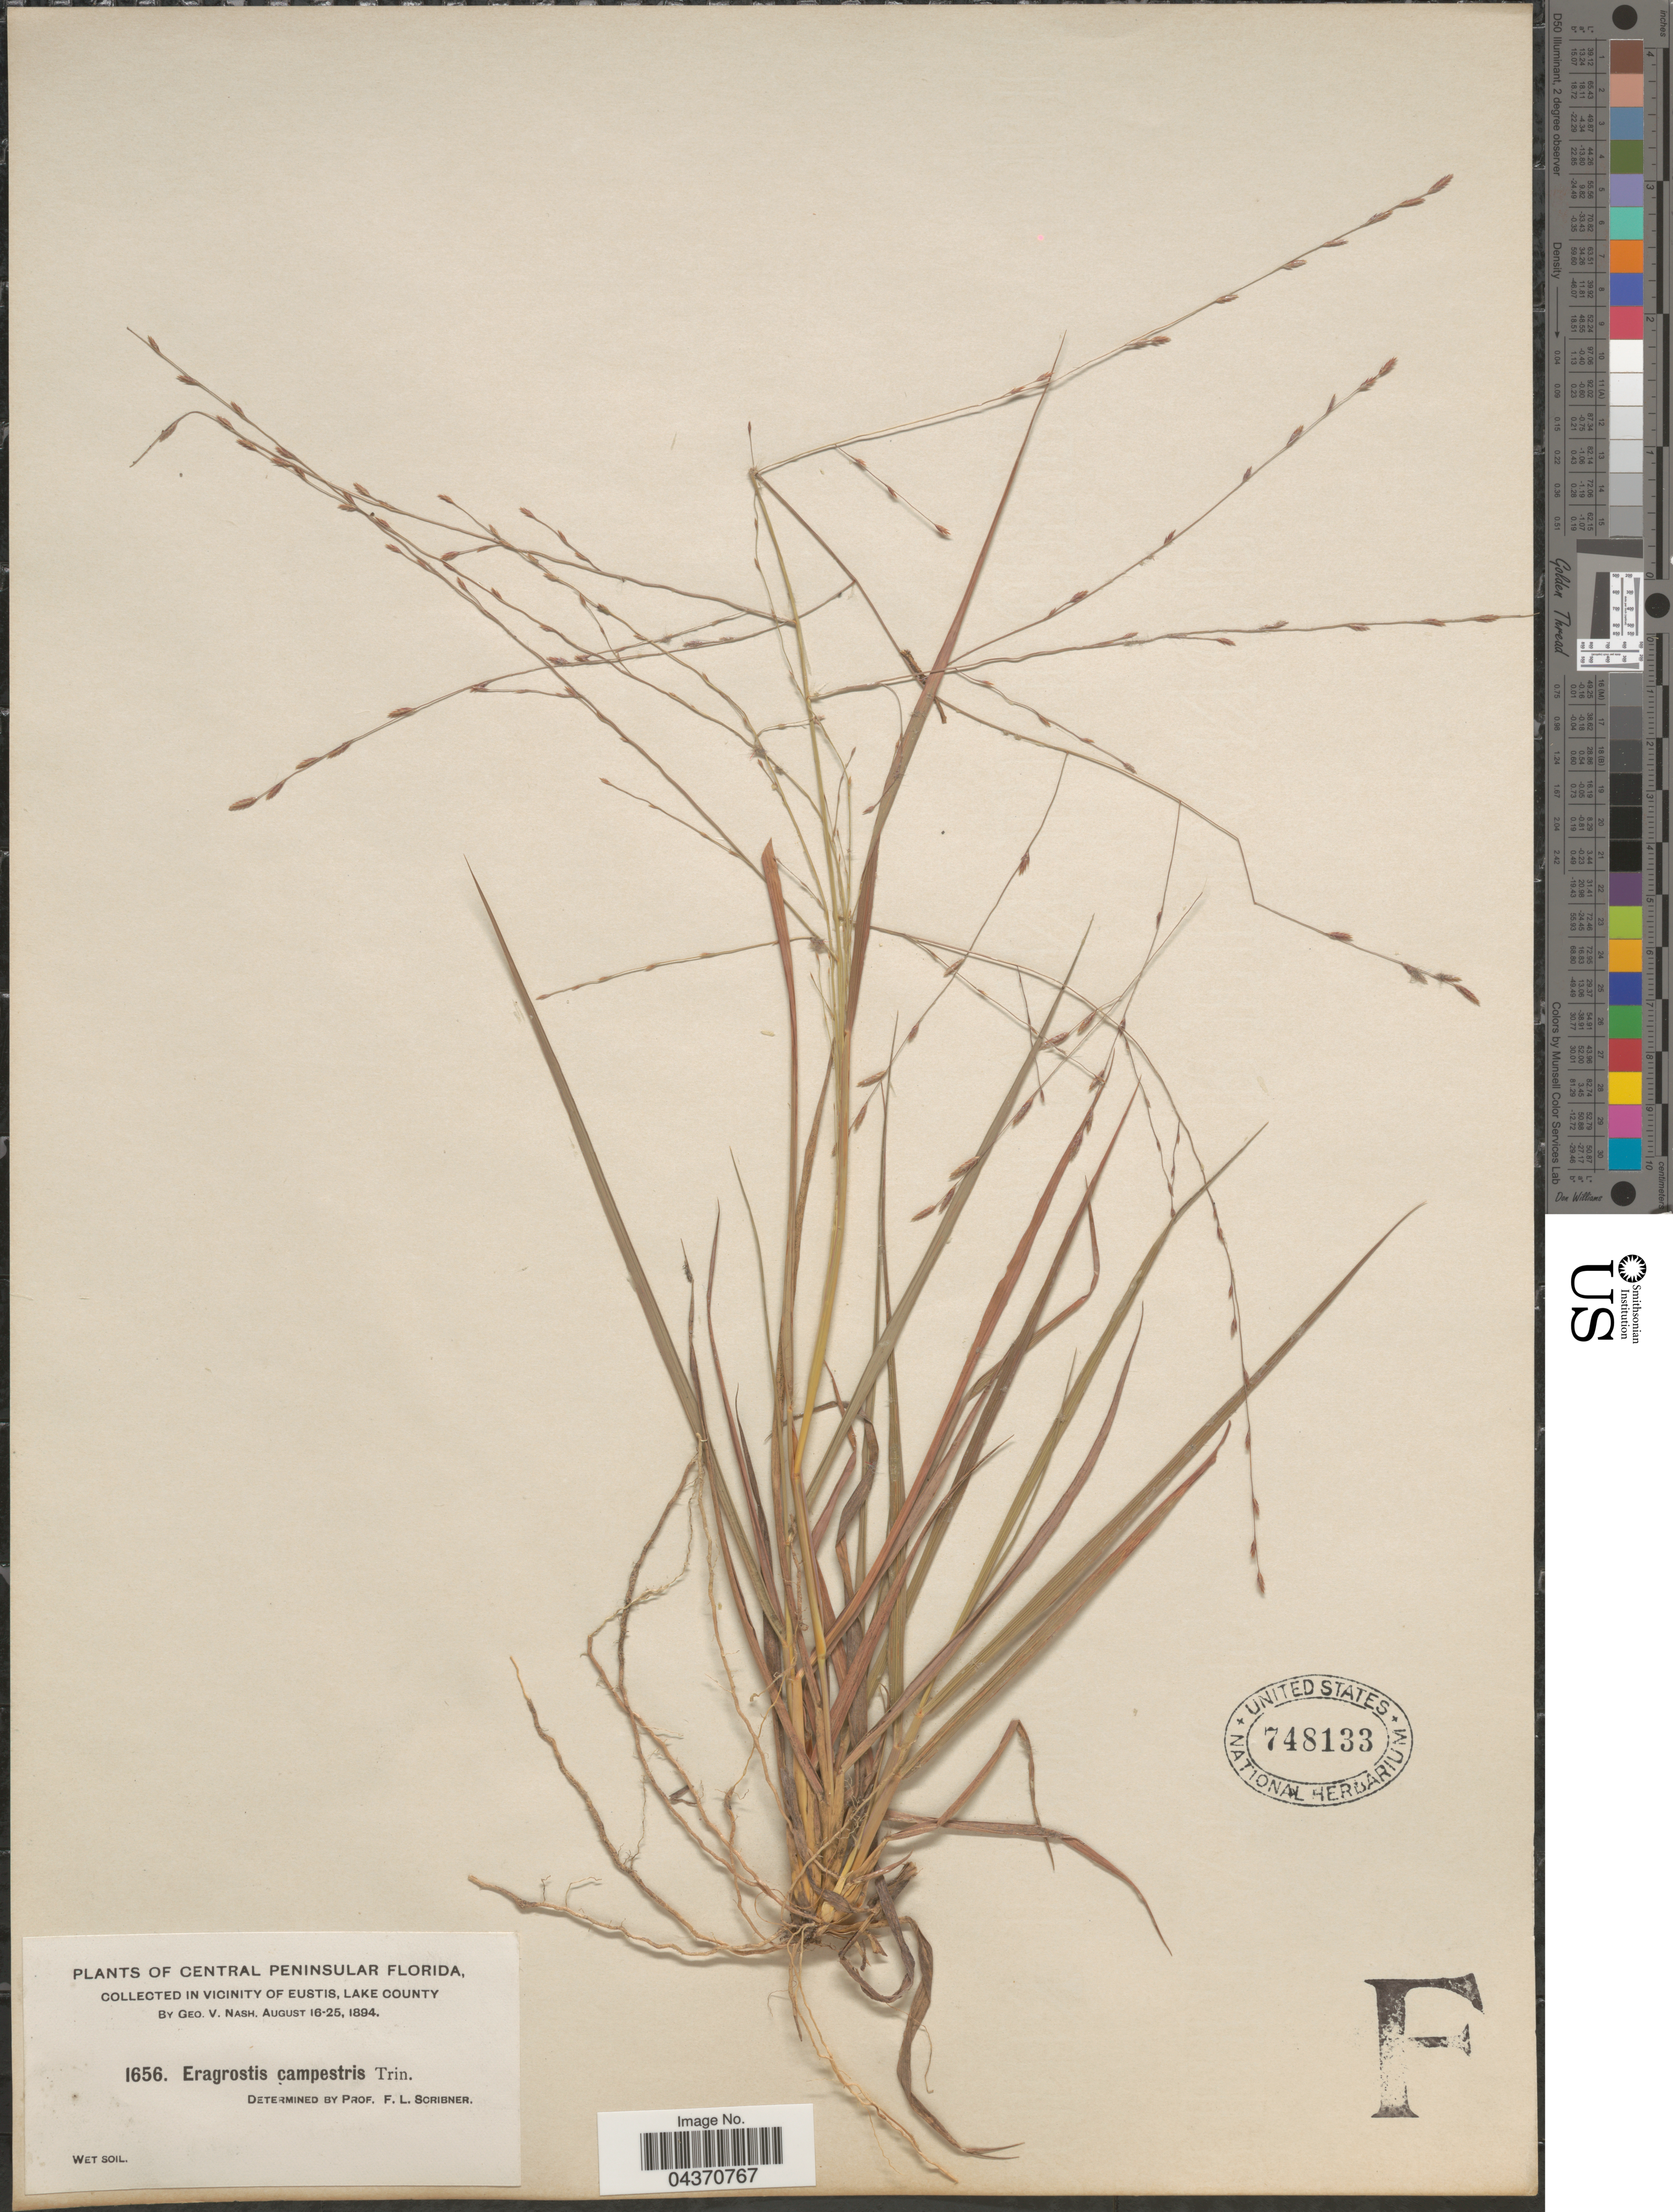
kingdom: Plantae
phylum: Tracheophyta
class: Liliopsida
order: Poales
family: Poaceae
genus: Eragrostis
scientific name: Eragrostis refracta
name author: (Muhl.) Scribn.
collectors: G. V. Nash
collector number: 1656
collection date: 1894-08-16/1894-08-25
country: United States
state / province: Florida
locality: Central Peninsular Florida. In Vicinity of Eustis, Lake County.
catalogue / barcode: US 748133